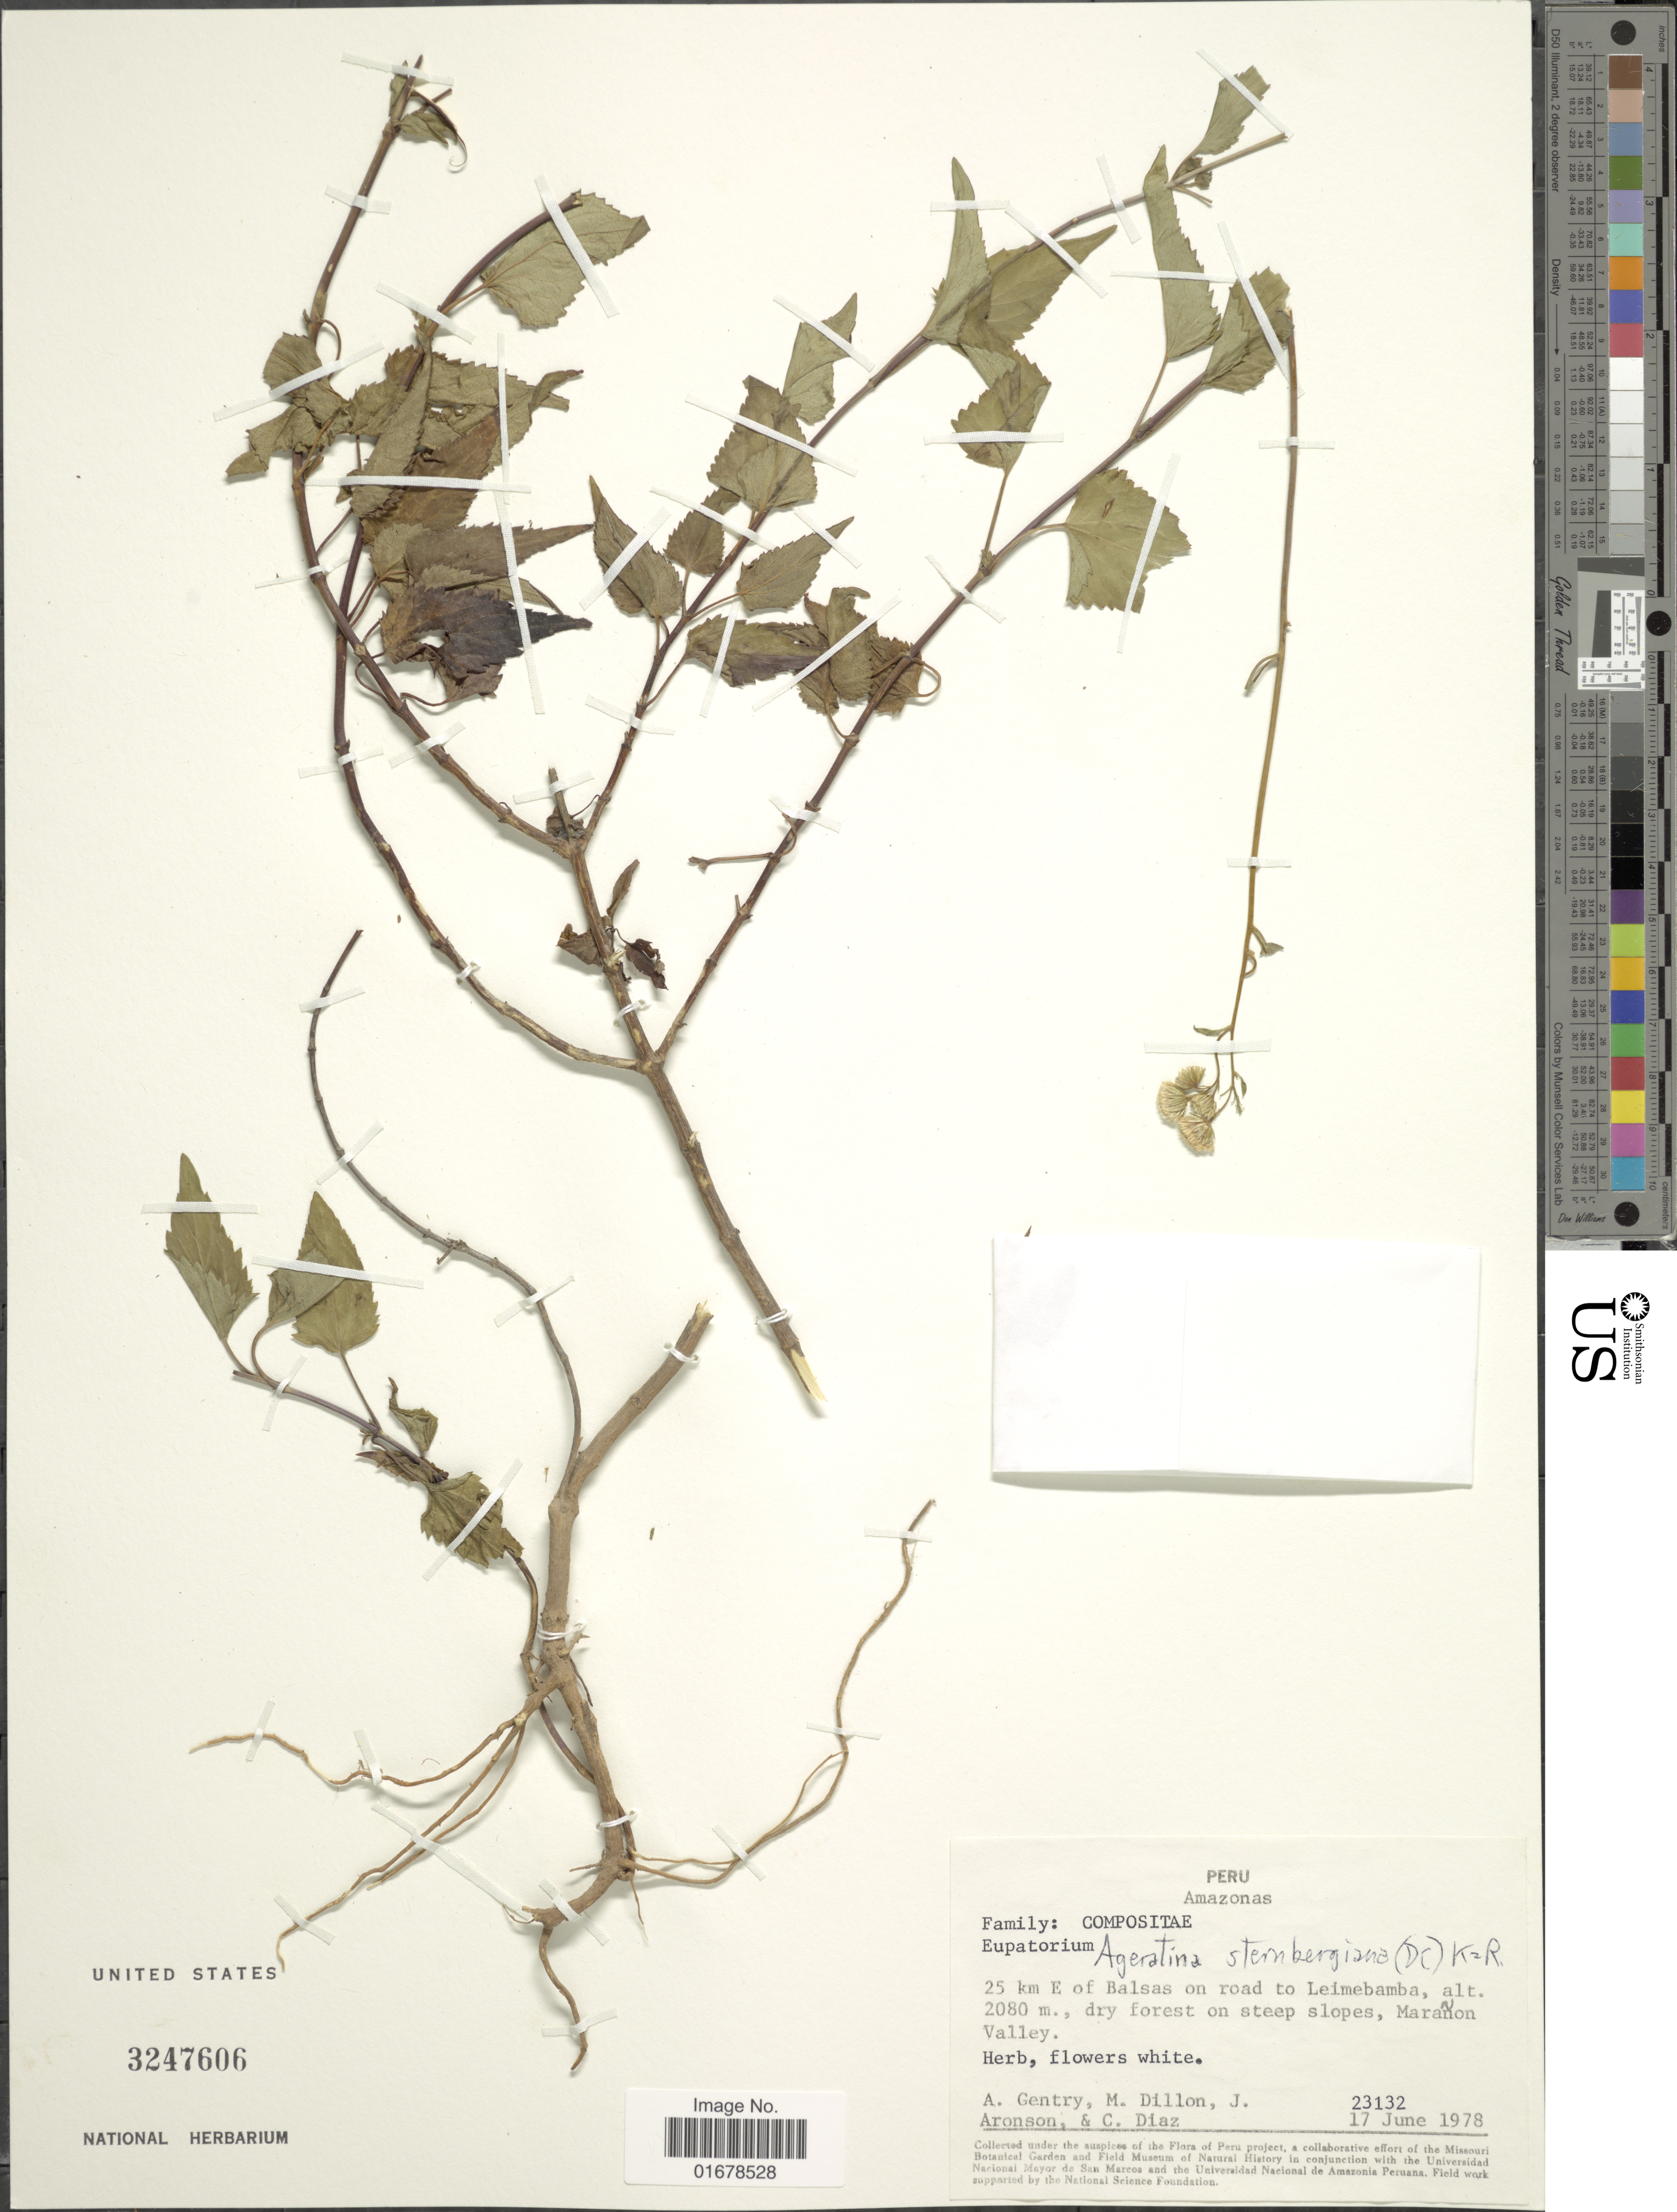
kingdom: Plantae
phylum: Tracheophyta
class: Magnoliopsida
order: Asterales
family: Asteraceae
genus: Ageratina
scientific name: Ageratina sternbergiana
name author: (DC.) R.M. King & H. Rob.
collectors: A. H. Gentry, M. O. Dillon, J. Aronson & C. Díaz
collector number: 23132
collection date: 1978-06-17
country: Peru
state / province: Amazonas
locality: Amazonas, 25 km E of Balsas on road to Leimebamba, Maranon Valley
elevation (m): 2080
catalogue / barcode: US 3247606